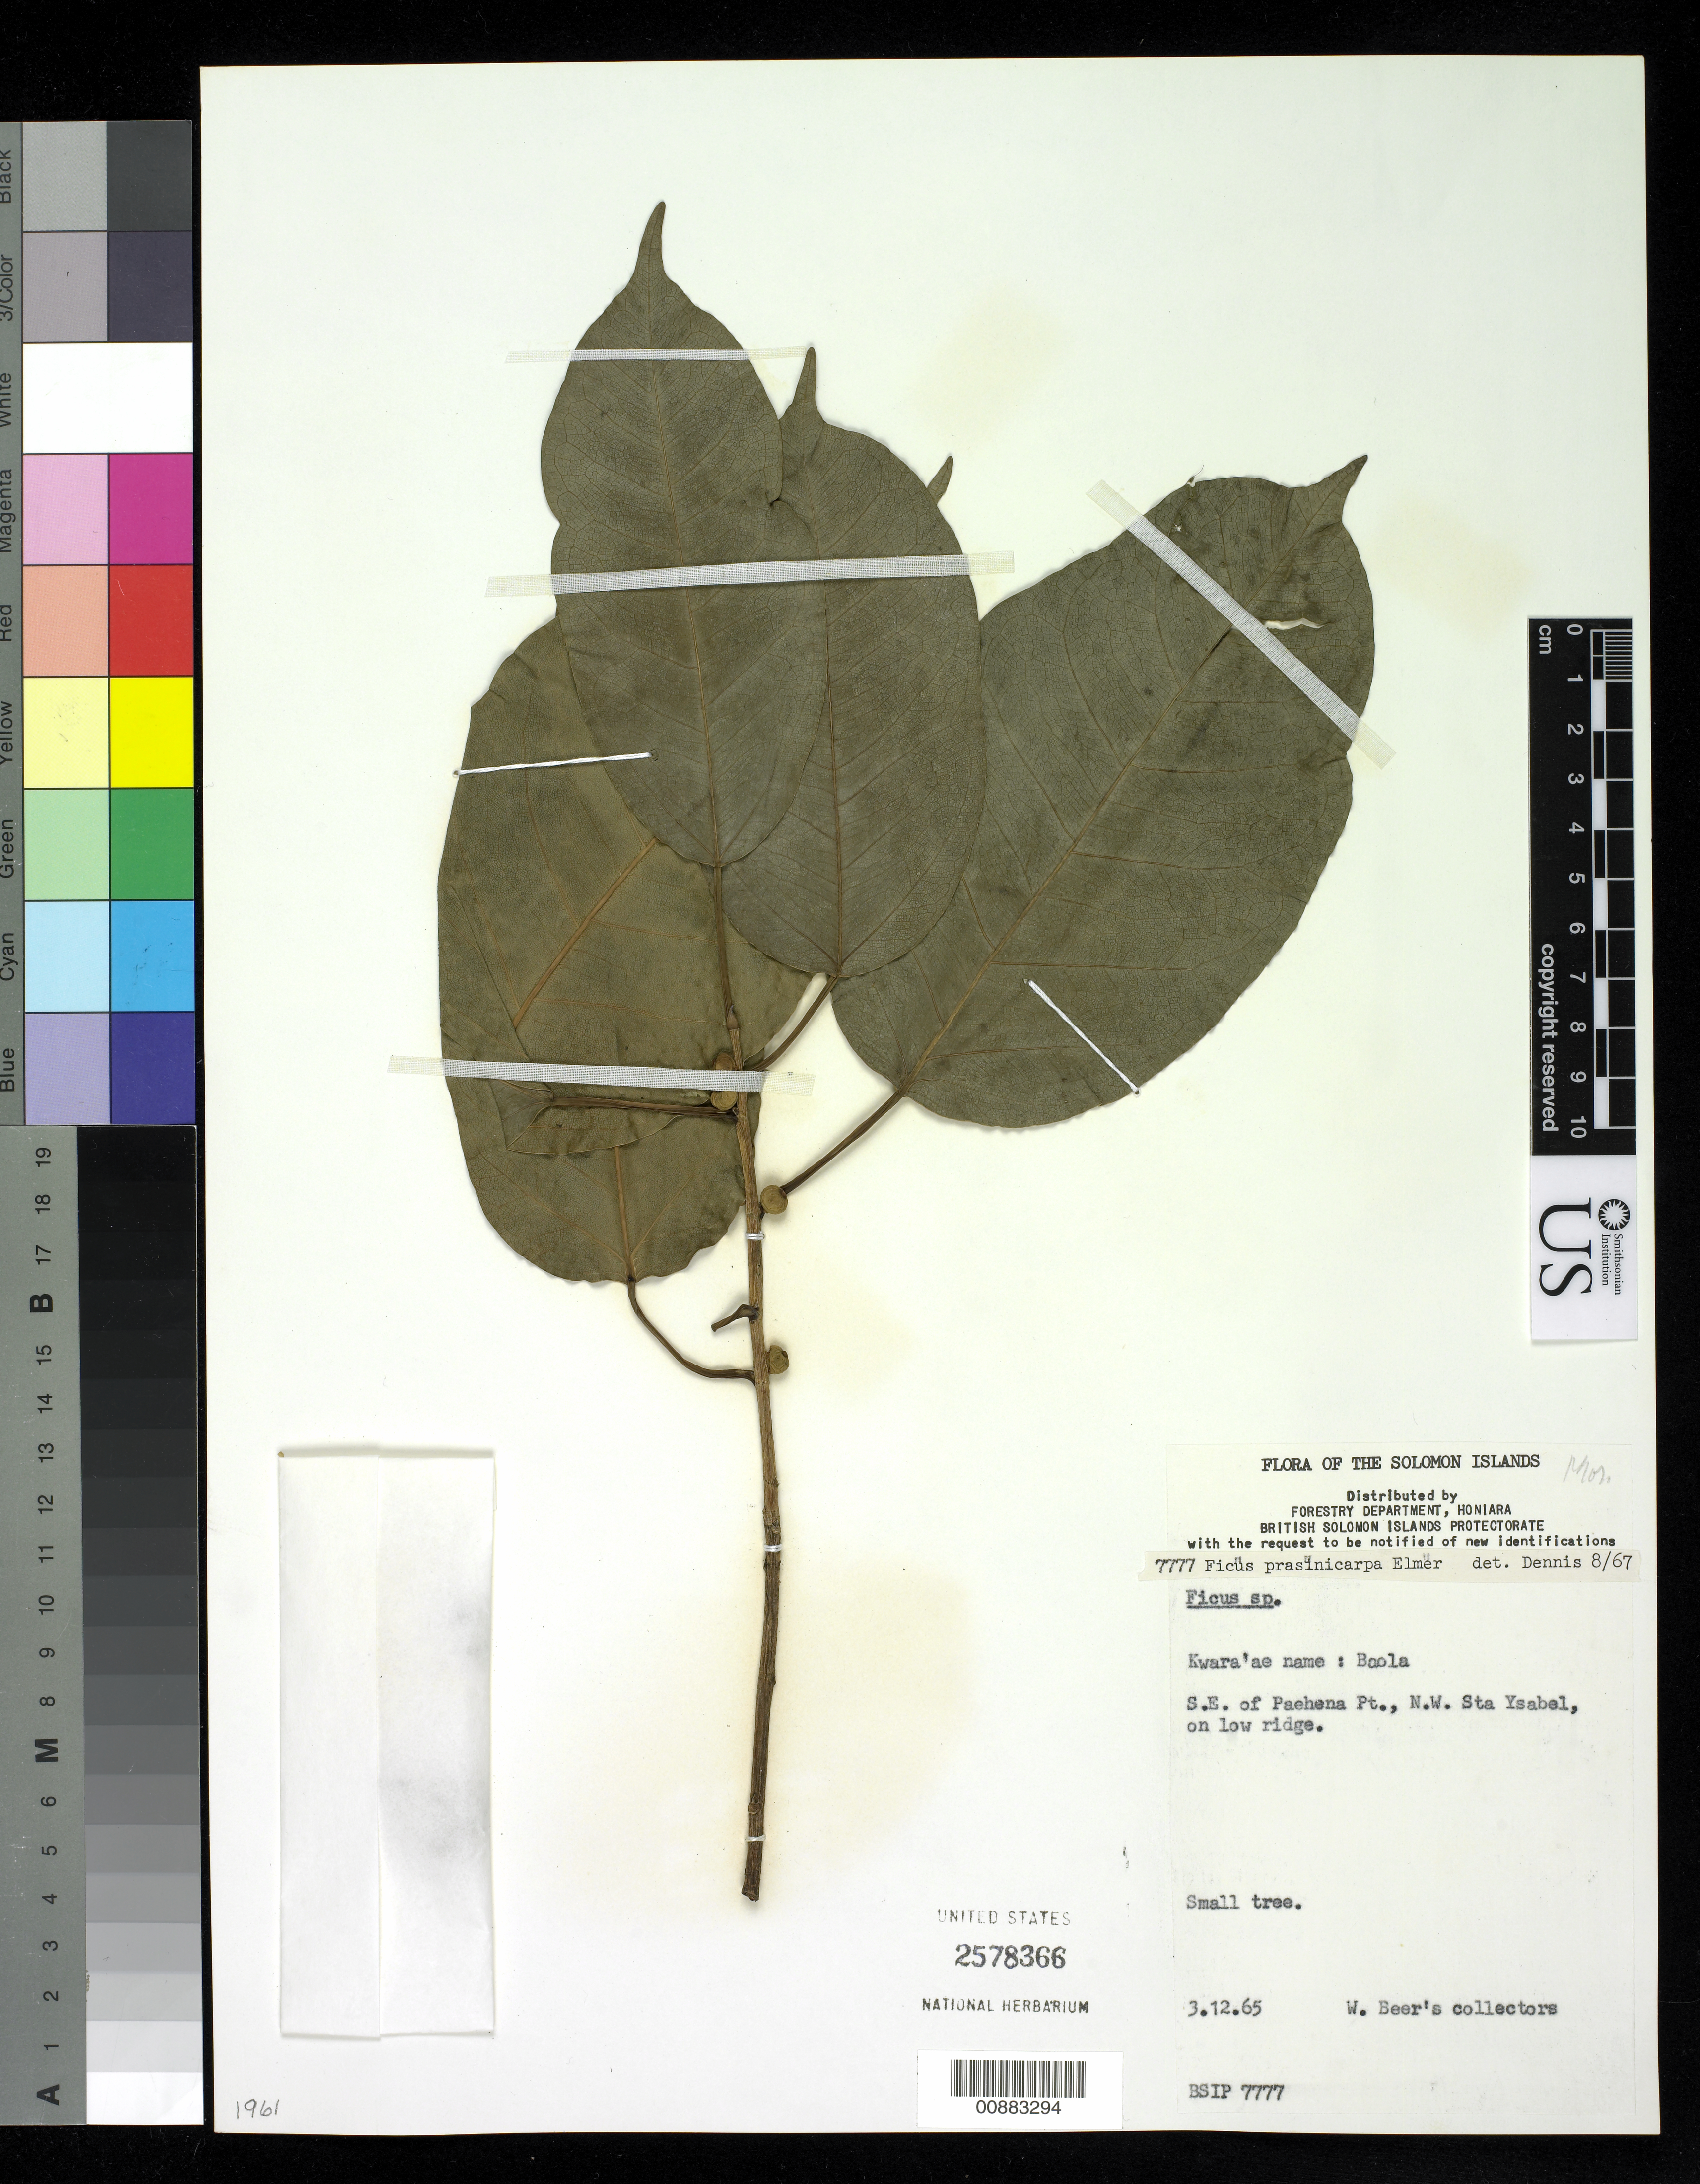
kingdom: Plantae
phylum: Tracheophyta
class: Magnoliopsida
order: Rosales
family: Moraceae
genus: Ficus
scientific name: Ficus prasinicarpa Elmer, nom. inval.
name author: Elmer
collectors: W. Beer's Collectors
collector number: BSIP 7777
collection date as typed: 12 Mar 1965 or 03 Dec 1965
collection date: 1965-03-12 or 1965-12-03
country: Solomon Islands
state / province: Isabel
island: Santa Isabel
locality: SE. of Paehena Pt., N.W. Sta. Ysabel.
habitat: On low ridge.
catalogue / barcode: US 2578366